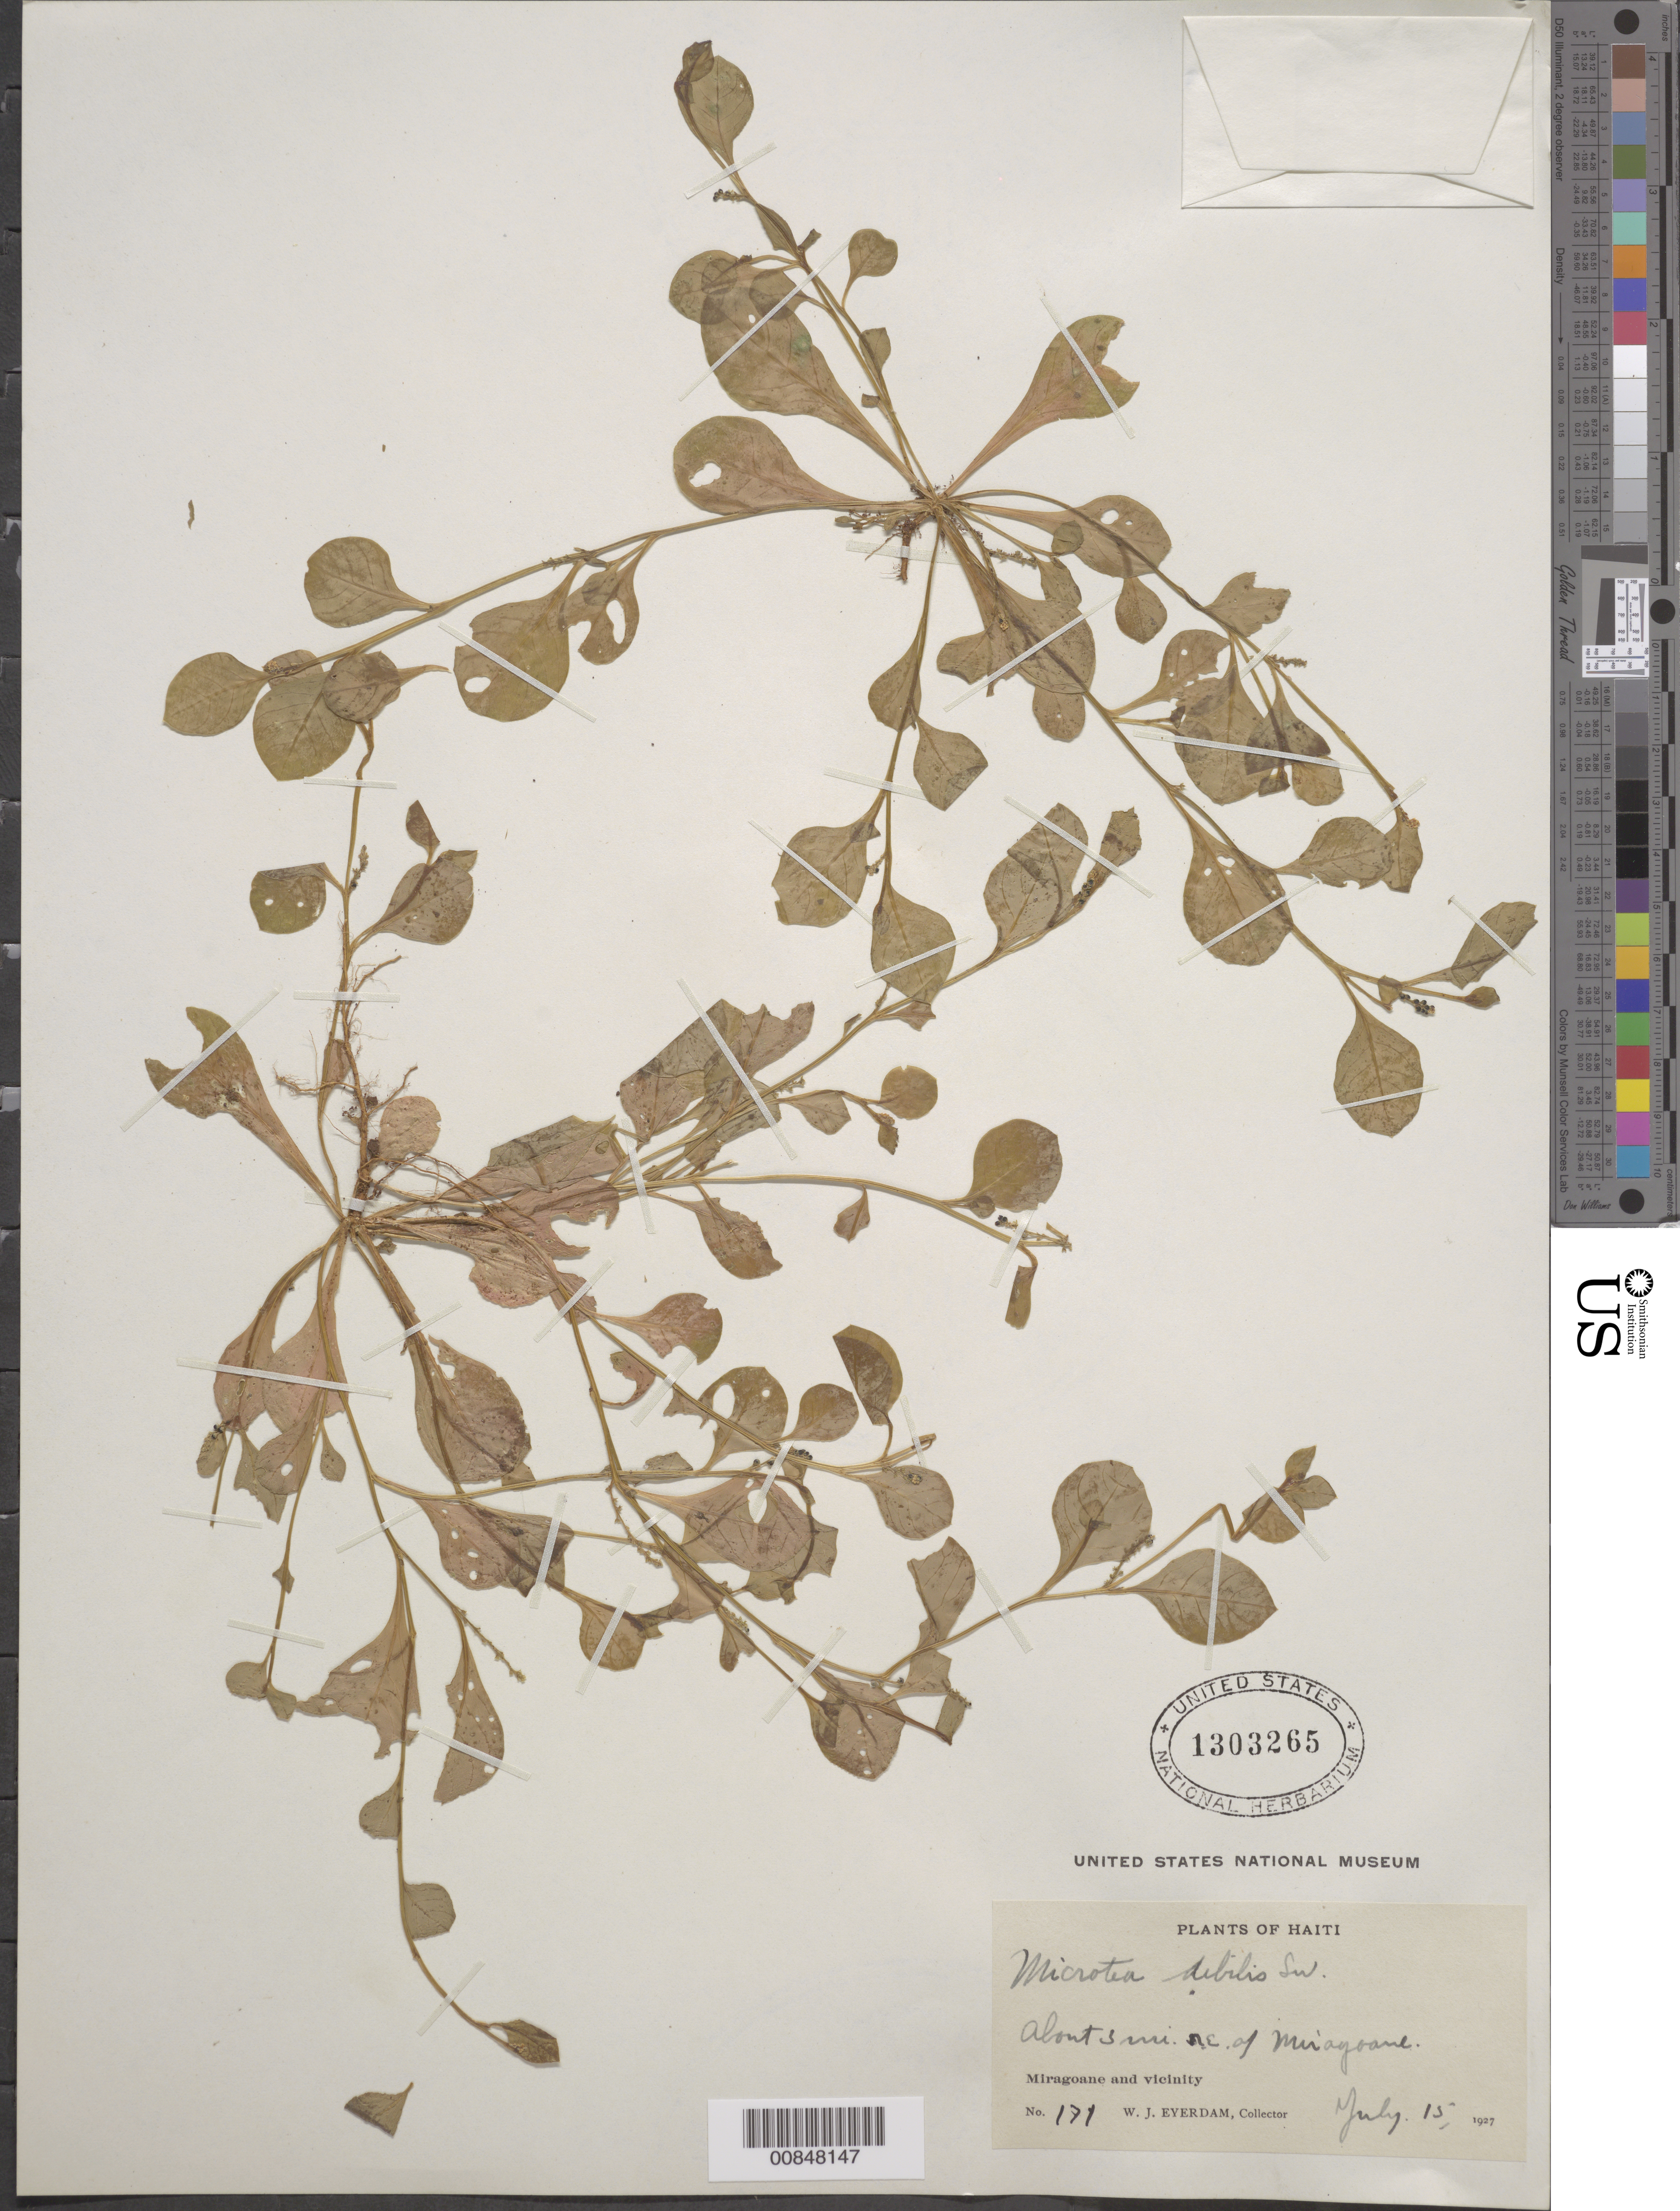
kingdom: Plantae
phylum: Tracheophyta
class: Magnoliopsida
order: Caryophyllales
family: Microteaceae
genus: Microtea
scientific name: Microtea debilis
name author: Sw.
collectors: W. J. Eyerdam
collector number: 171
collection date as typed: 15 Jul 1927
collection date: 1927-07-15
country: Haiti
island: Hispaniola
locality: About 3 mi. NE of Miragoane.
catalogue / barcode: US 1303265